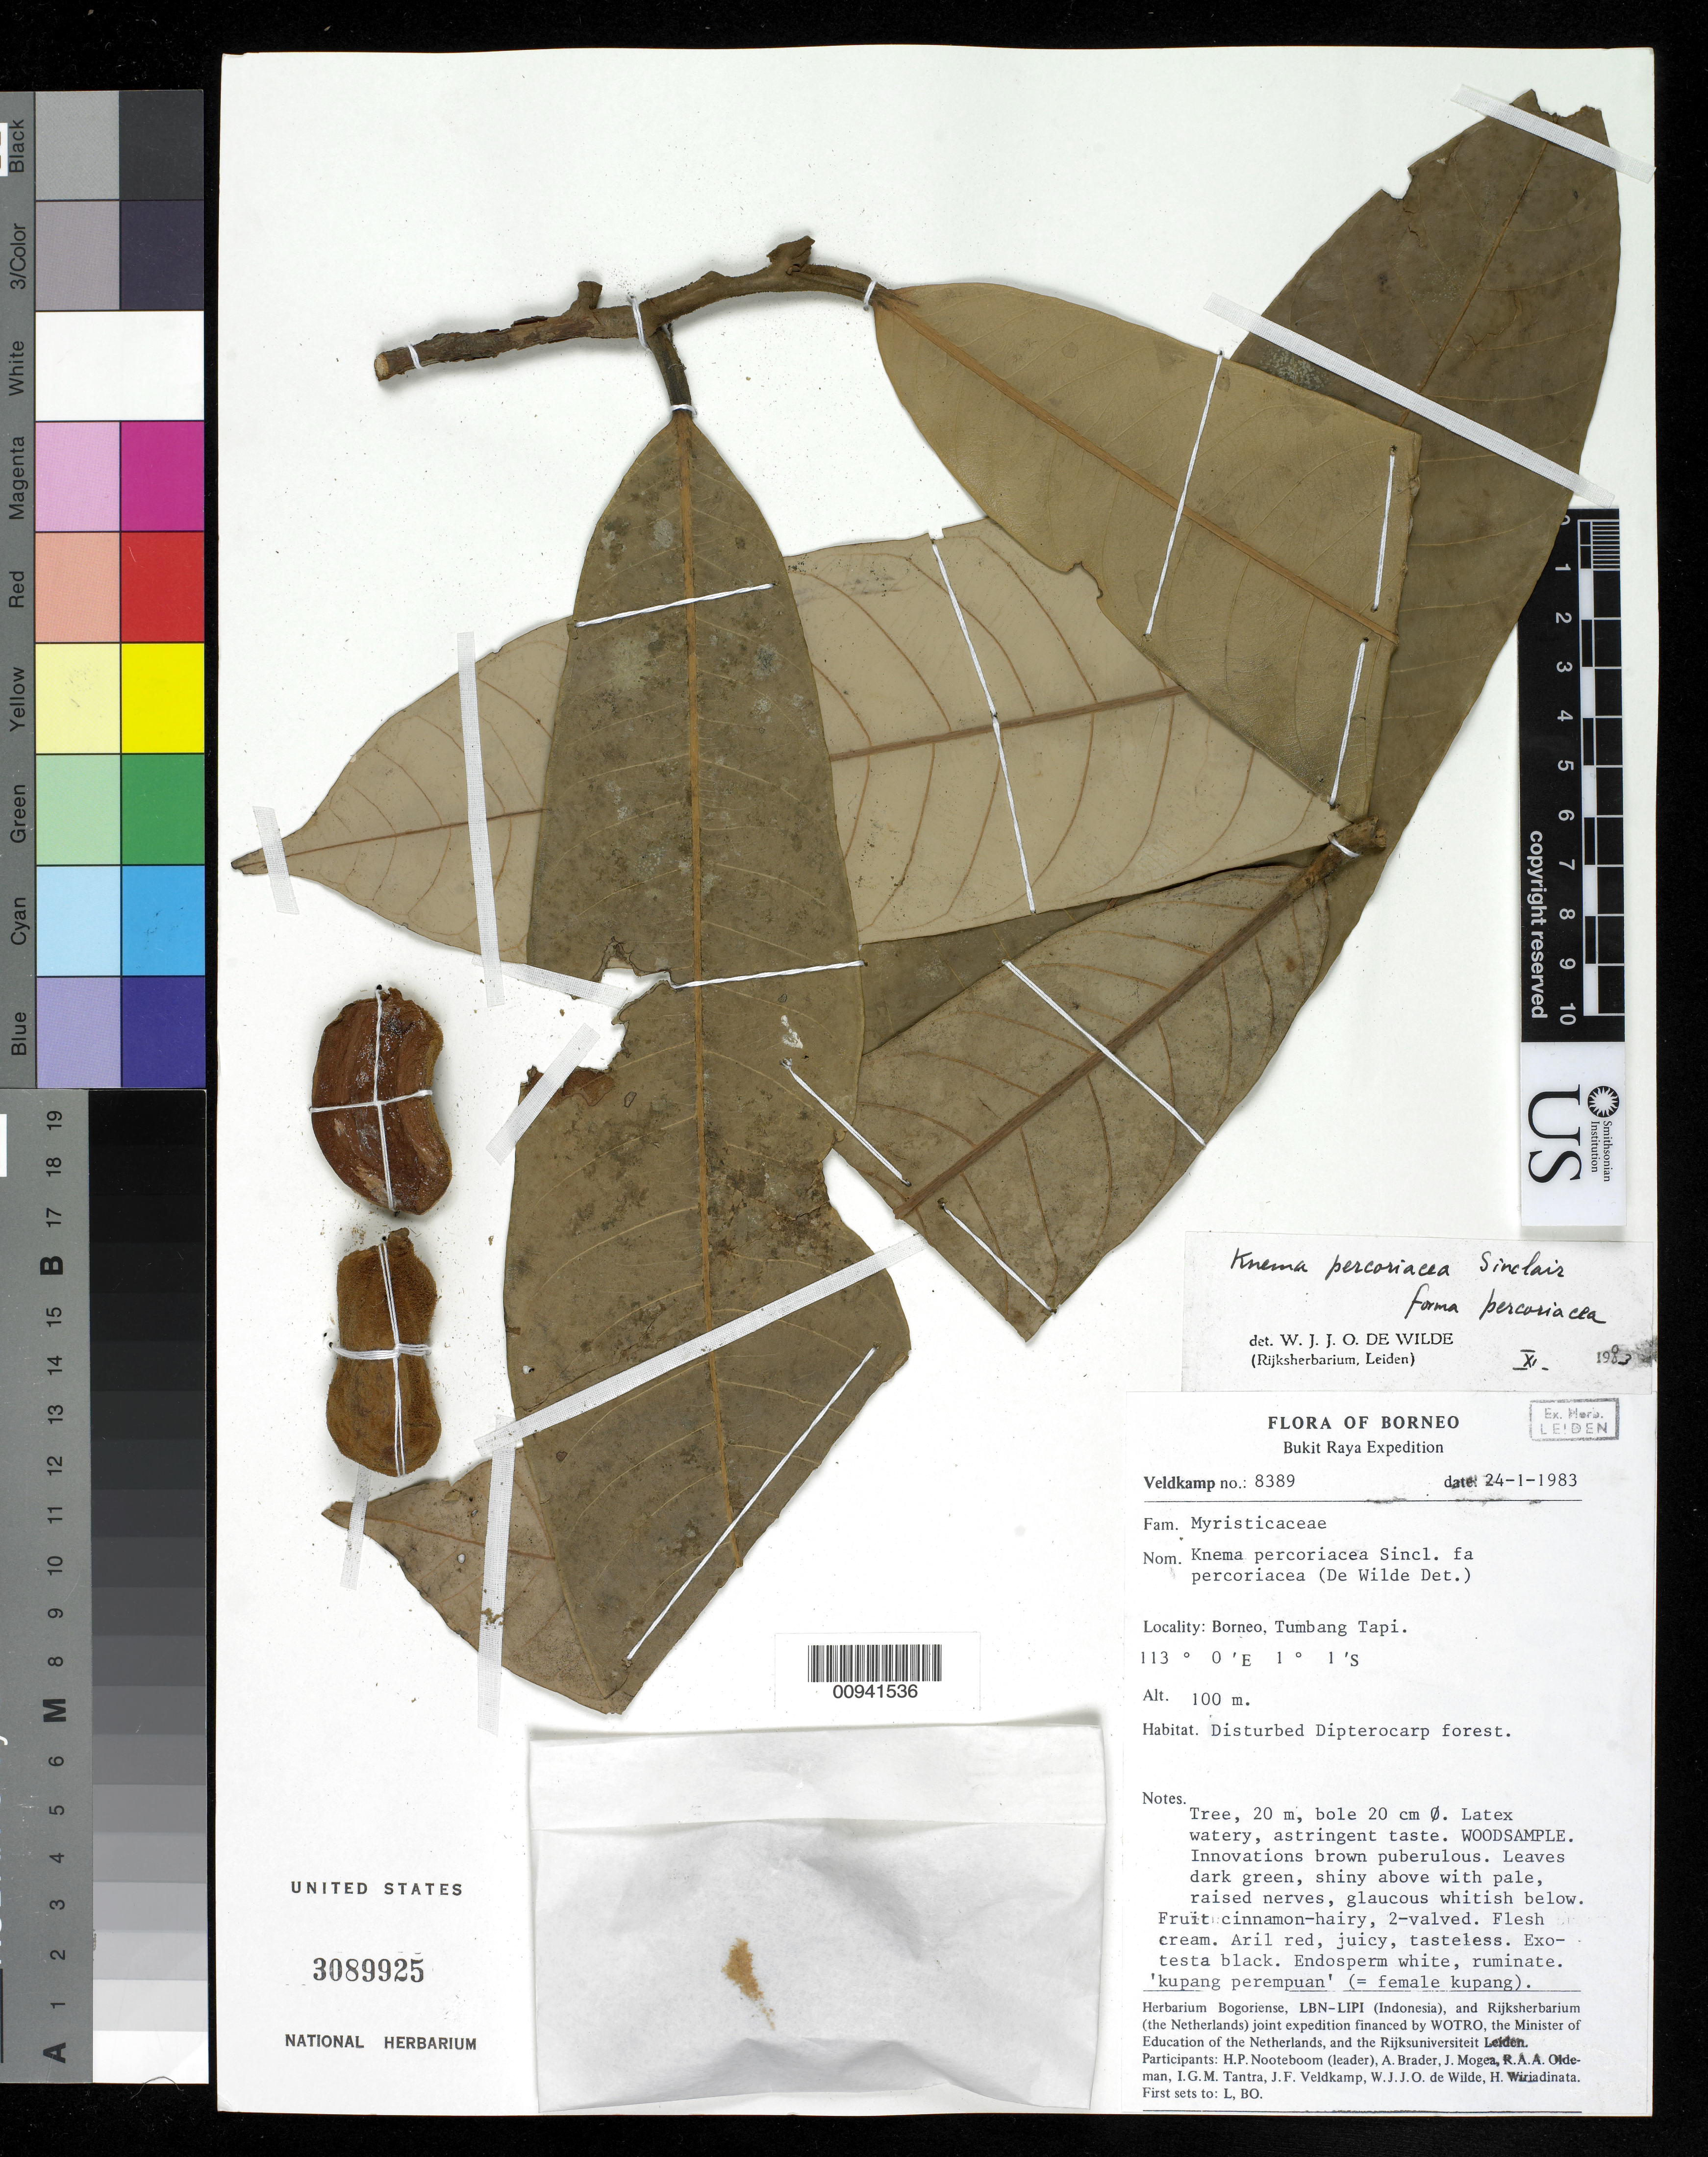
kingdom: Plantae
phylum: Tracheophyta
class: Magnoliopsida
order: Magnoliales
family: Myristicaceae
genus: Knema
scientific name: Knema percoriacea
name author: J. Sinclair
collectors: J. F. Veldkamp, H. P. Nooteboom, A. Brader, J. Mogea, R. Oldeman, J. Tantra & W. J. de Wilde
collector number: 8389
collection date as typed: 24 Jan 1983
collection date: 1983-01-24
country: Malaysia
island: Borneo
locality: Tumbang Tapi.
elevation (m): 100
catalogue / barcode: US 3089925